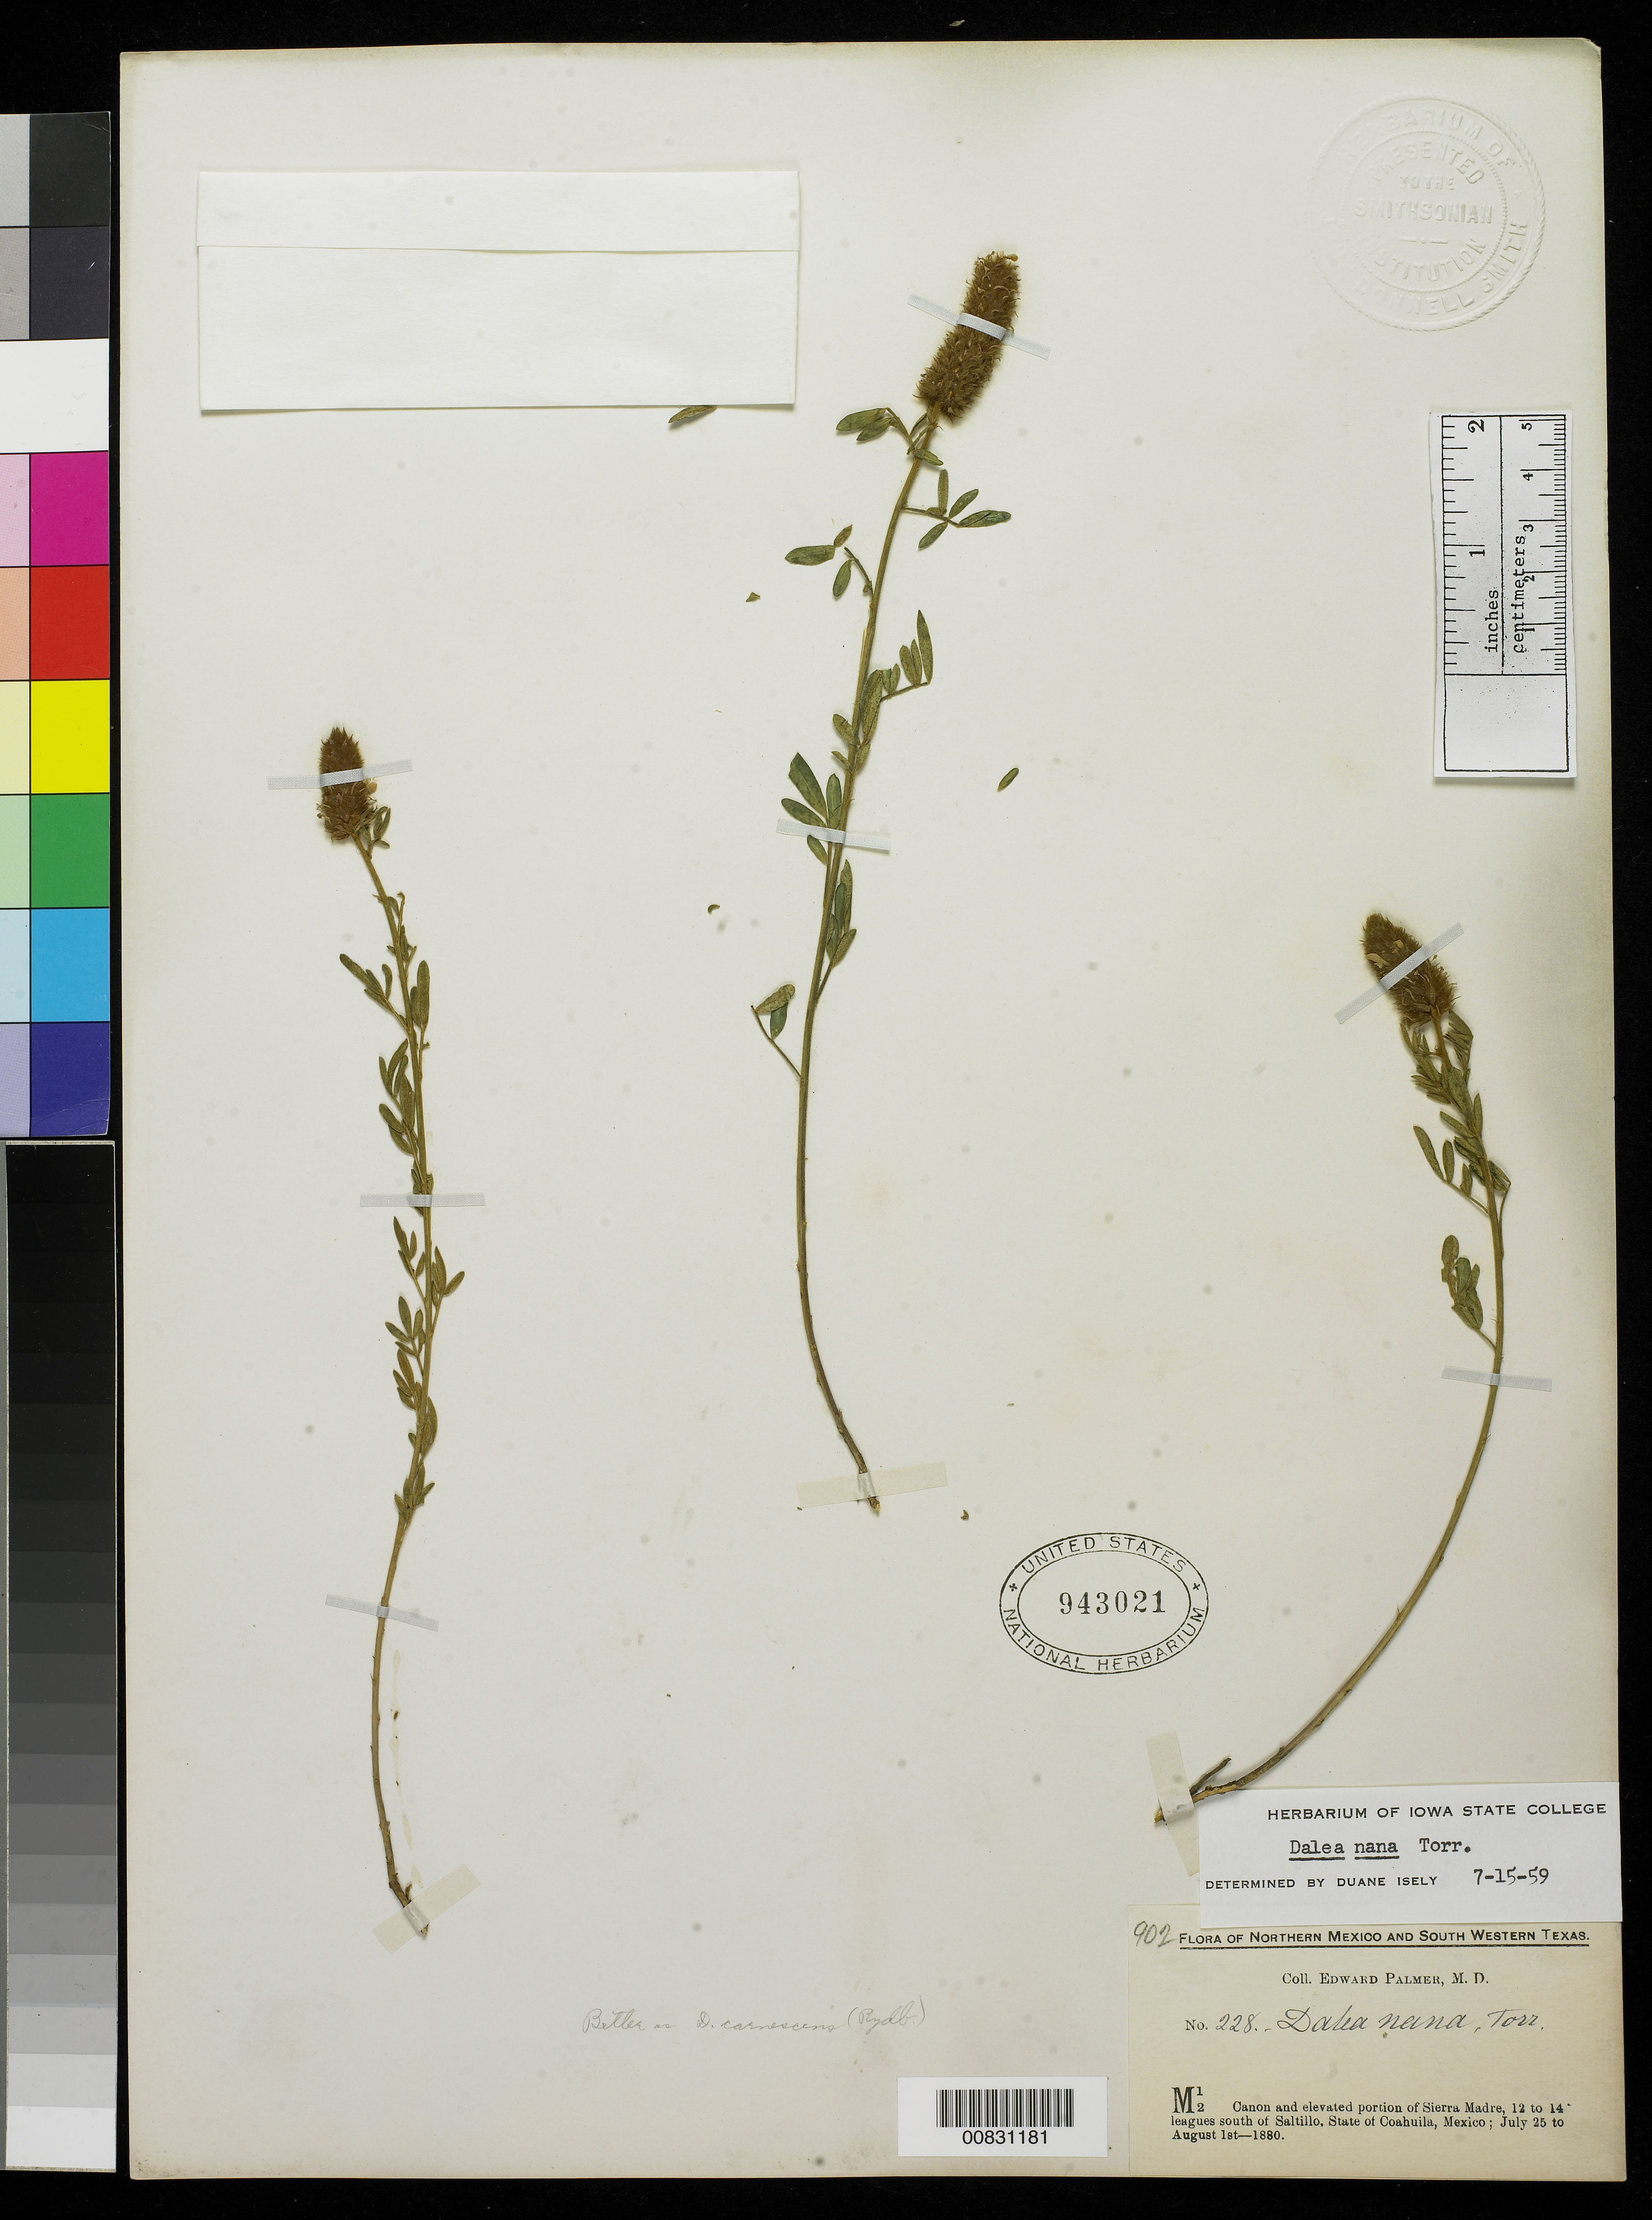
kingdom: Plantae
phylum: Tracheophyta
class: Magnoliopsida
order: Fabales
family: Fabaceae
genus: Dalea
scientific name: Dalea nana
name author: Torr. & A. Gray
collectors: E. Palmer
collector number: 228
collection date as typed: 25 Jul 1880 to 01 Aug 1880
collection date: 1880-07-25/1880-08-01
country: Mexico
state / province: Coahuila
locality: M12. Cañon and elevated portions of Sierra Madre, 12 to 14 leagues south of Saltillo, Coahuila.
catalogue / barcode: US 943021